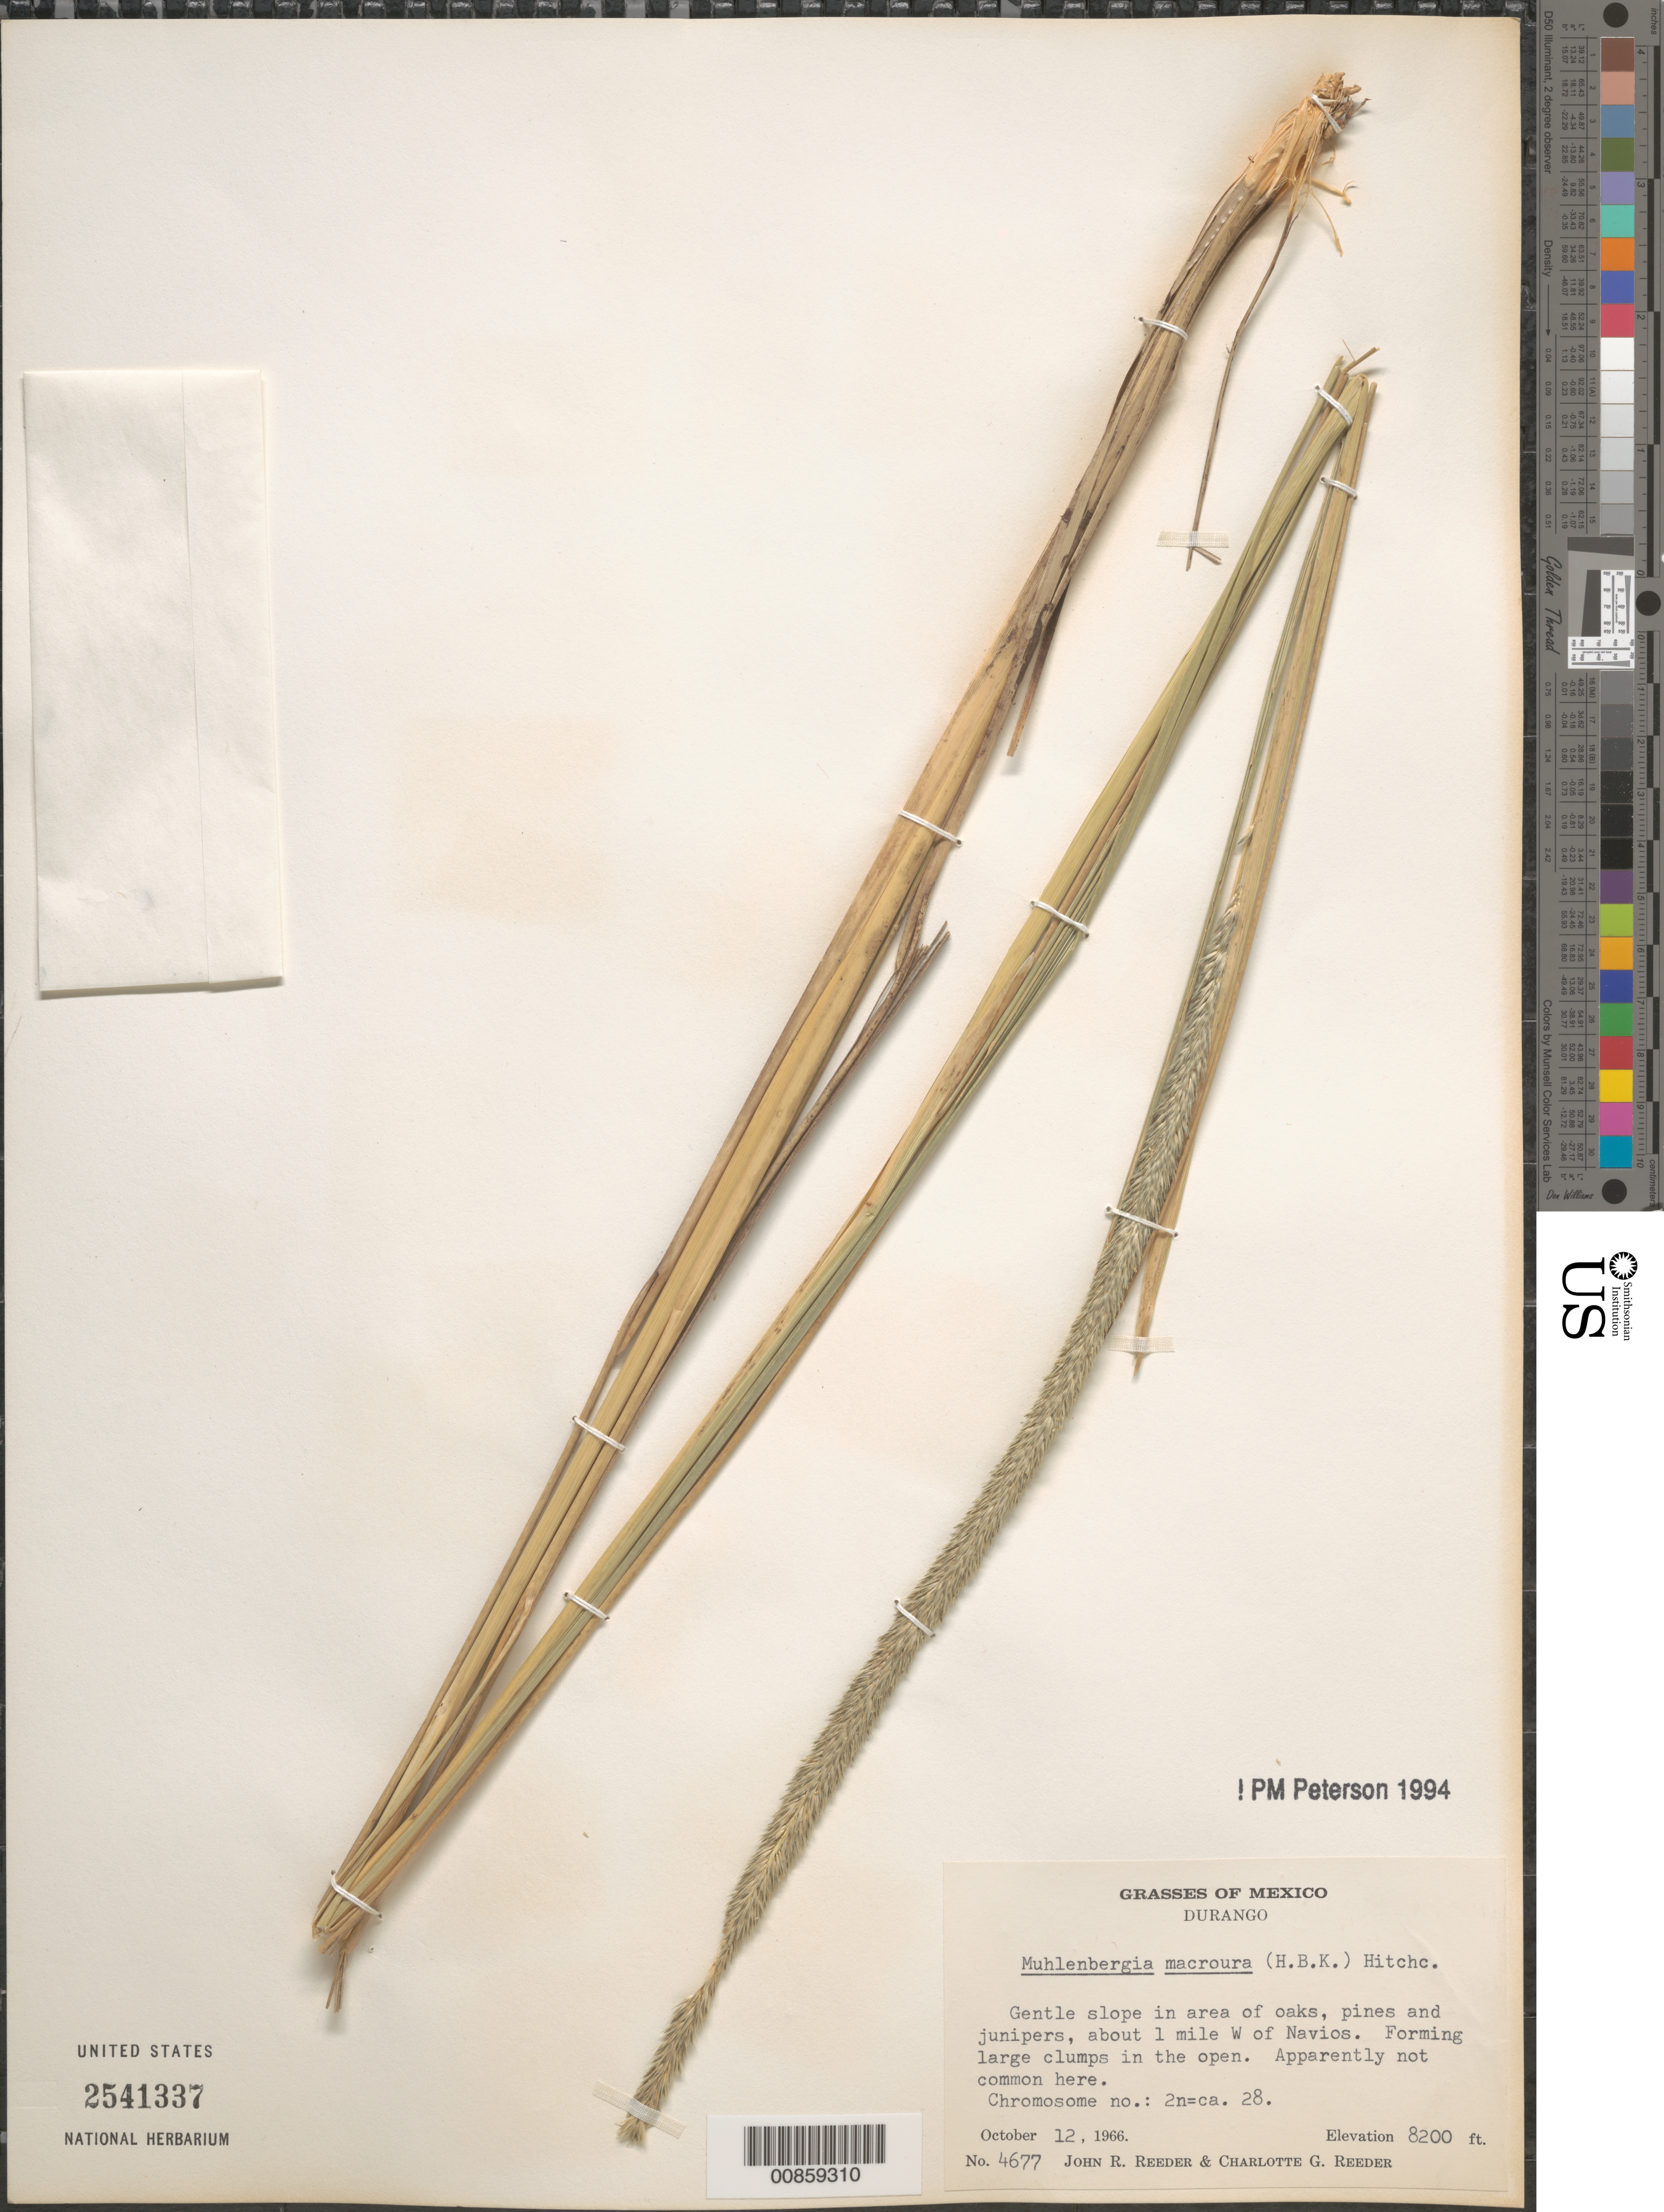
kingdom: Plantae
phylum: Tracheophyta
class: Liliopsida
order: Poales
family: Poaceae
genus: Muhlenbergia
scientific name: Muhlenbergia macroura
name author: (Kunth) Hitchc.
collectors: C. G. Reeder & J. R. Reeder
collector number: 4677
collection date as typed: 12 Oct 1966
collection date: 1966-10-12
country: Mexico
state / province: Durango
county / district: Durango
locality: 1 mi E Navíos, mpio. Durango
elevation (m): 2800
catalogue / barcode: US 2541337